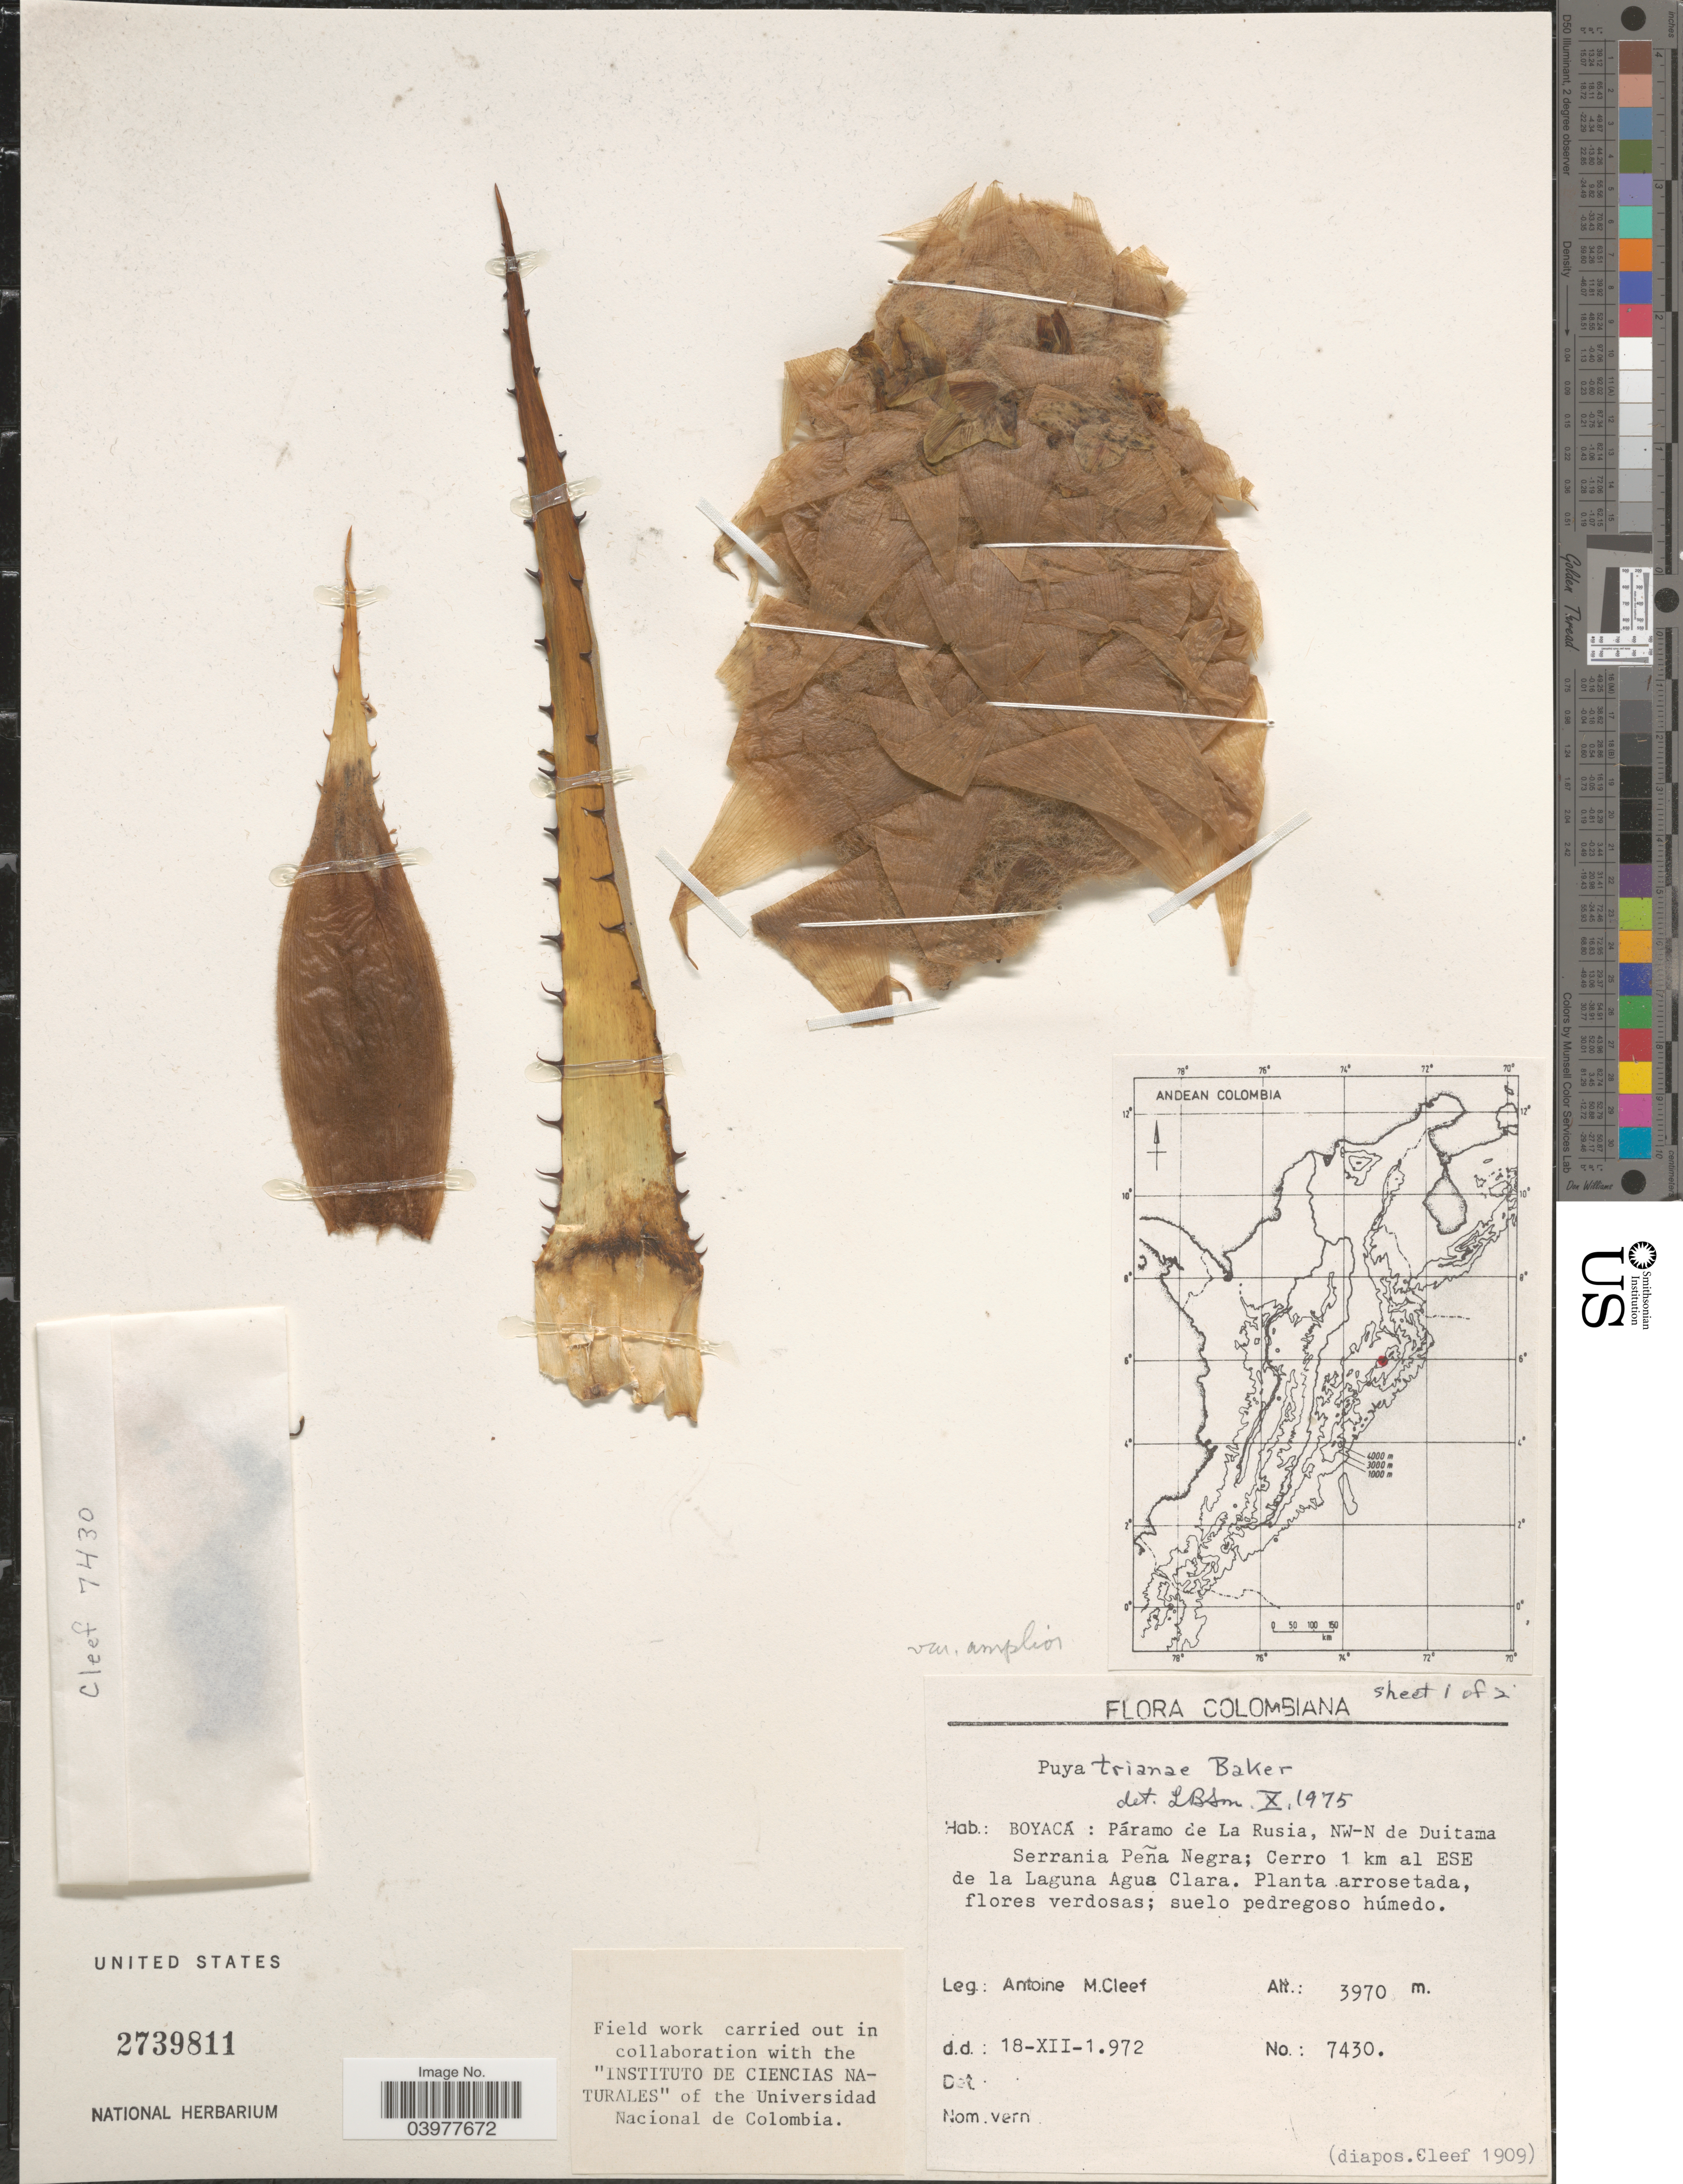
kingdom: Plantae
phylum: Tracheophyta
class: Liliopsida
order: Poales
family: Bromeliaceae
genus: Puya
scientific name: Puya trianae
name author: Baker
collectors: A. M. Cleef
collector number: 7430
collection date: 1972-12-18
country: Colombia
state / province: Boyacá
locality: Páramo de La Rusia, NW-N de Duitama Serrania Peña Negra; Cerro 1 km al ESE de la Laguna Agua Clara.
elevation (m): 3970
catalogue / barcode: US 2739811